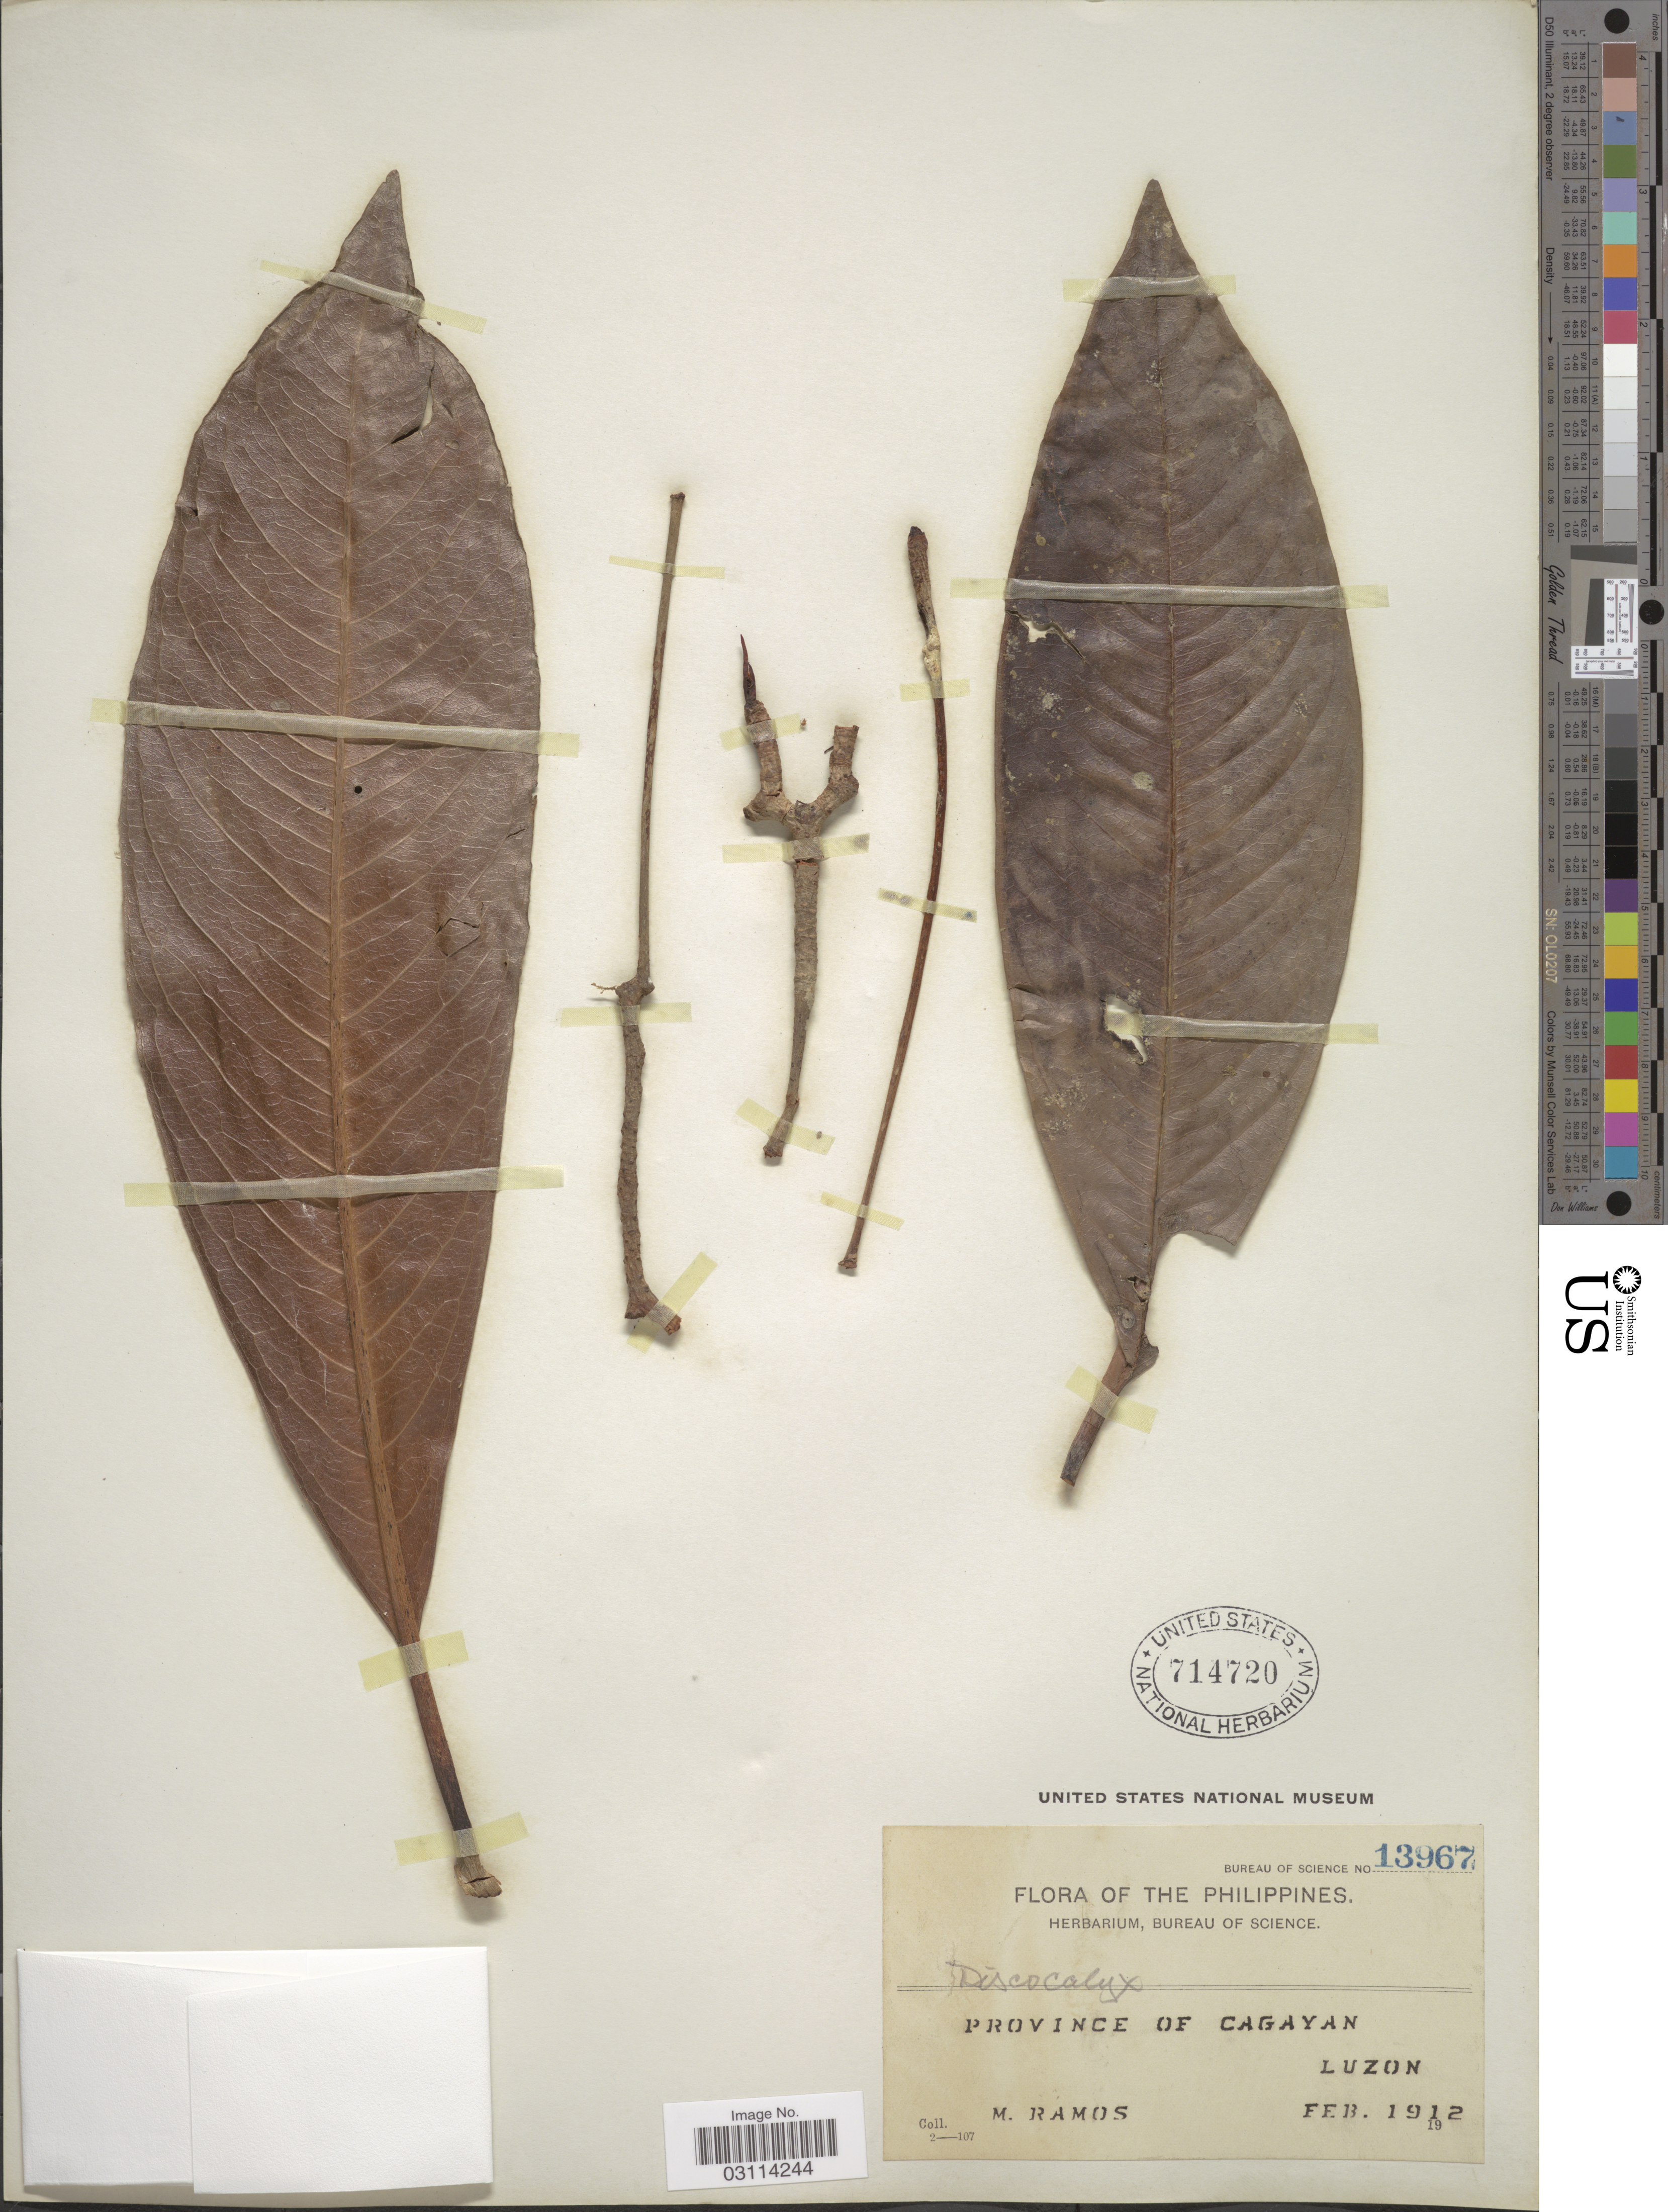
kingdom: Plantae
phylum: Tracheophyta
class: Magnoliopsida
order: Ericales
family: Primulaceae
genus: Discocalyx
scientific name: Discocalyx sp.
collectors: M. Ramos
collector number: Bureau of Science 13967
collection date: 1912-02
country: Philippines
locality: Province of Cagayan, Luzon.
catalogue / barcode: US 714720